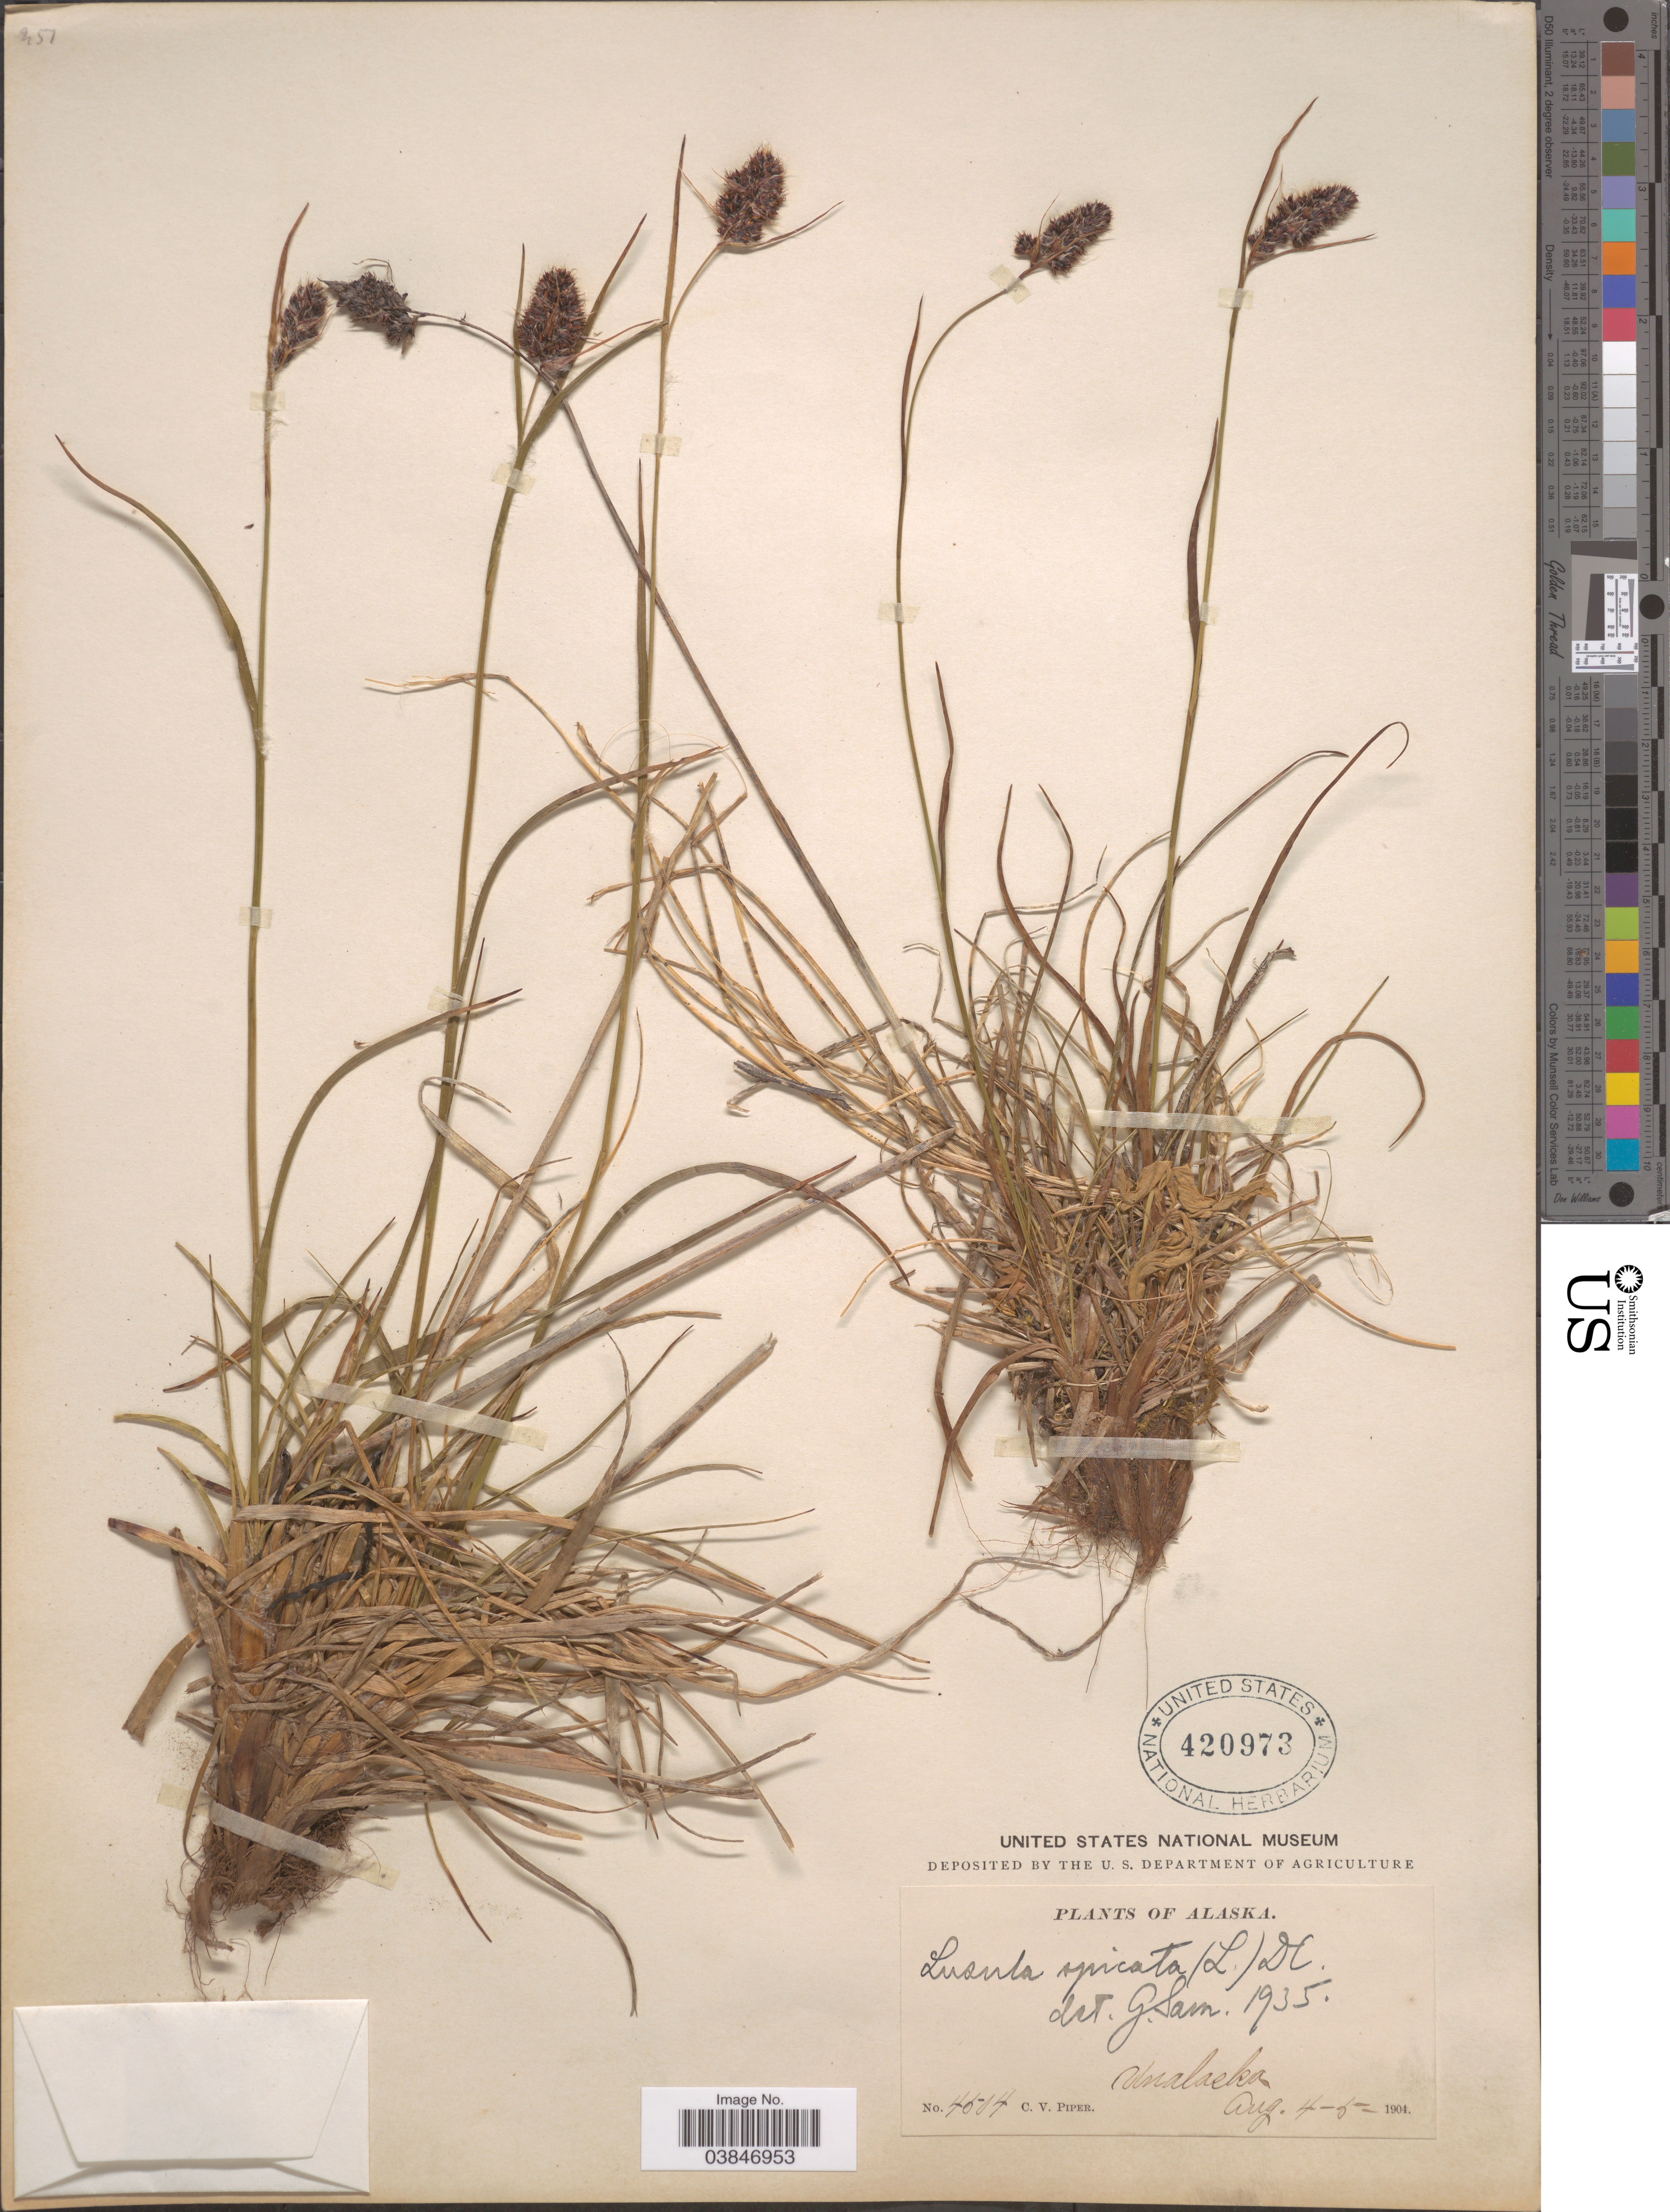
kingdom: Plantae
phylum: Tracheophyta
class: Liliopsida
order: Poales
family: Juncaceae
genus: Luzula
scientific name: Luzula spicata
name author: (L.) DC.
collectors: C. V. Piper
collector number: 4504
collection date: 1904-08-04/1904-08-05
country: United States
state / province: Alaska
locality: Unalaska.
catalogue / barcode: US 420973